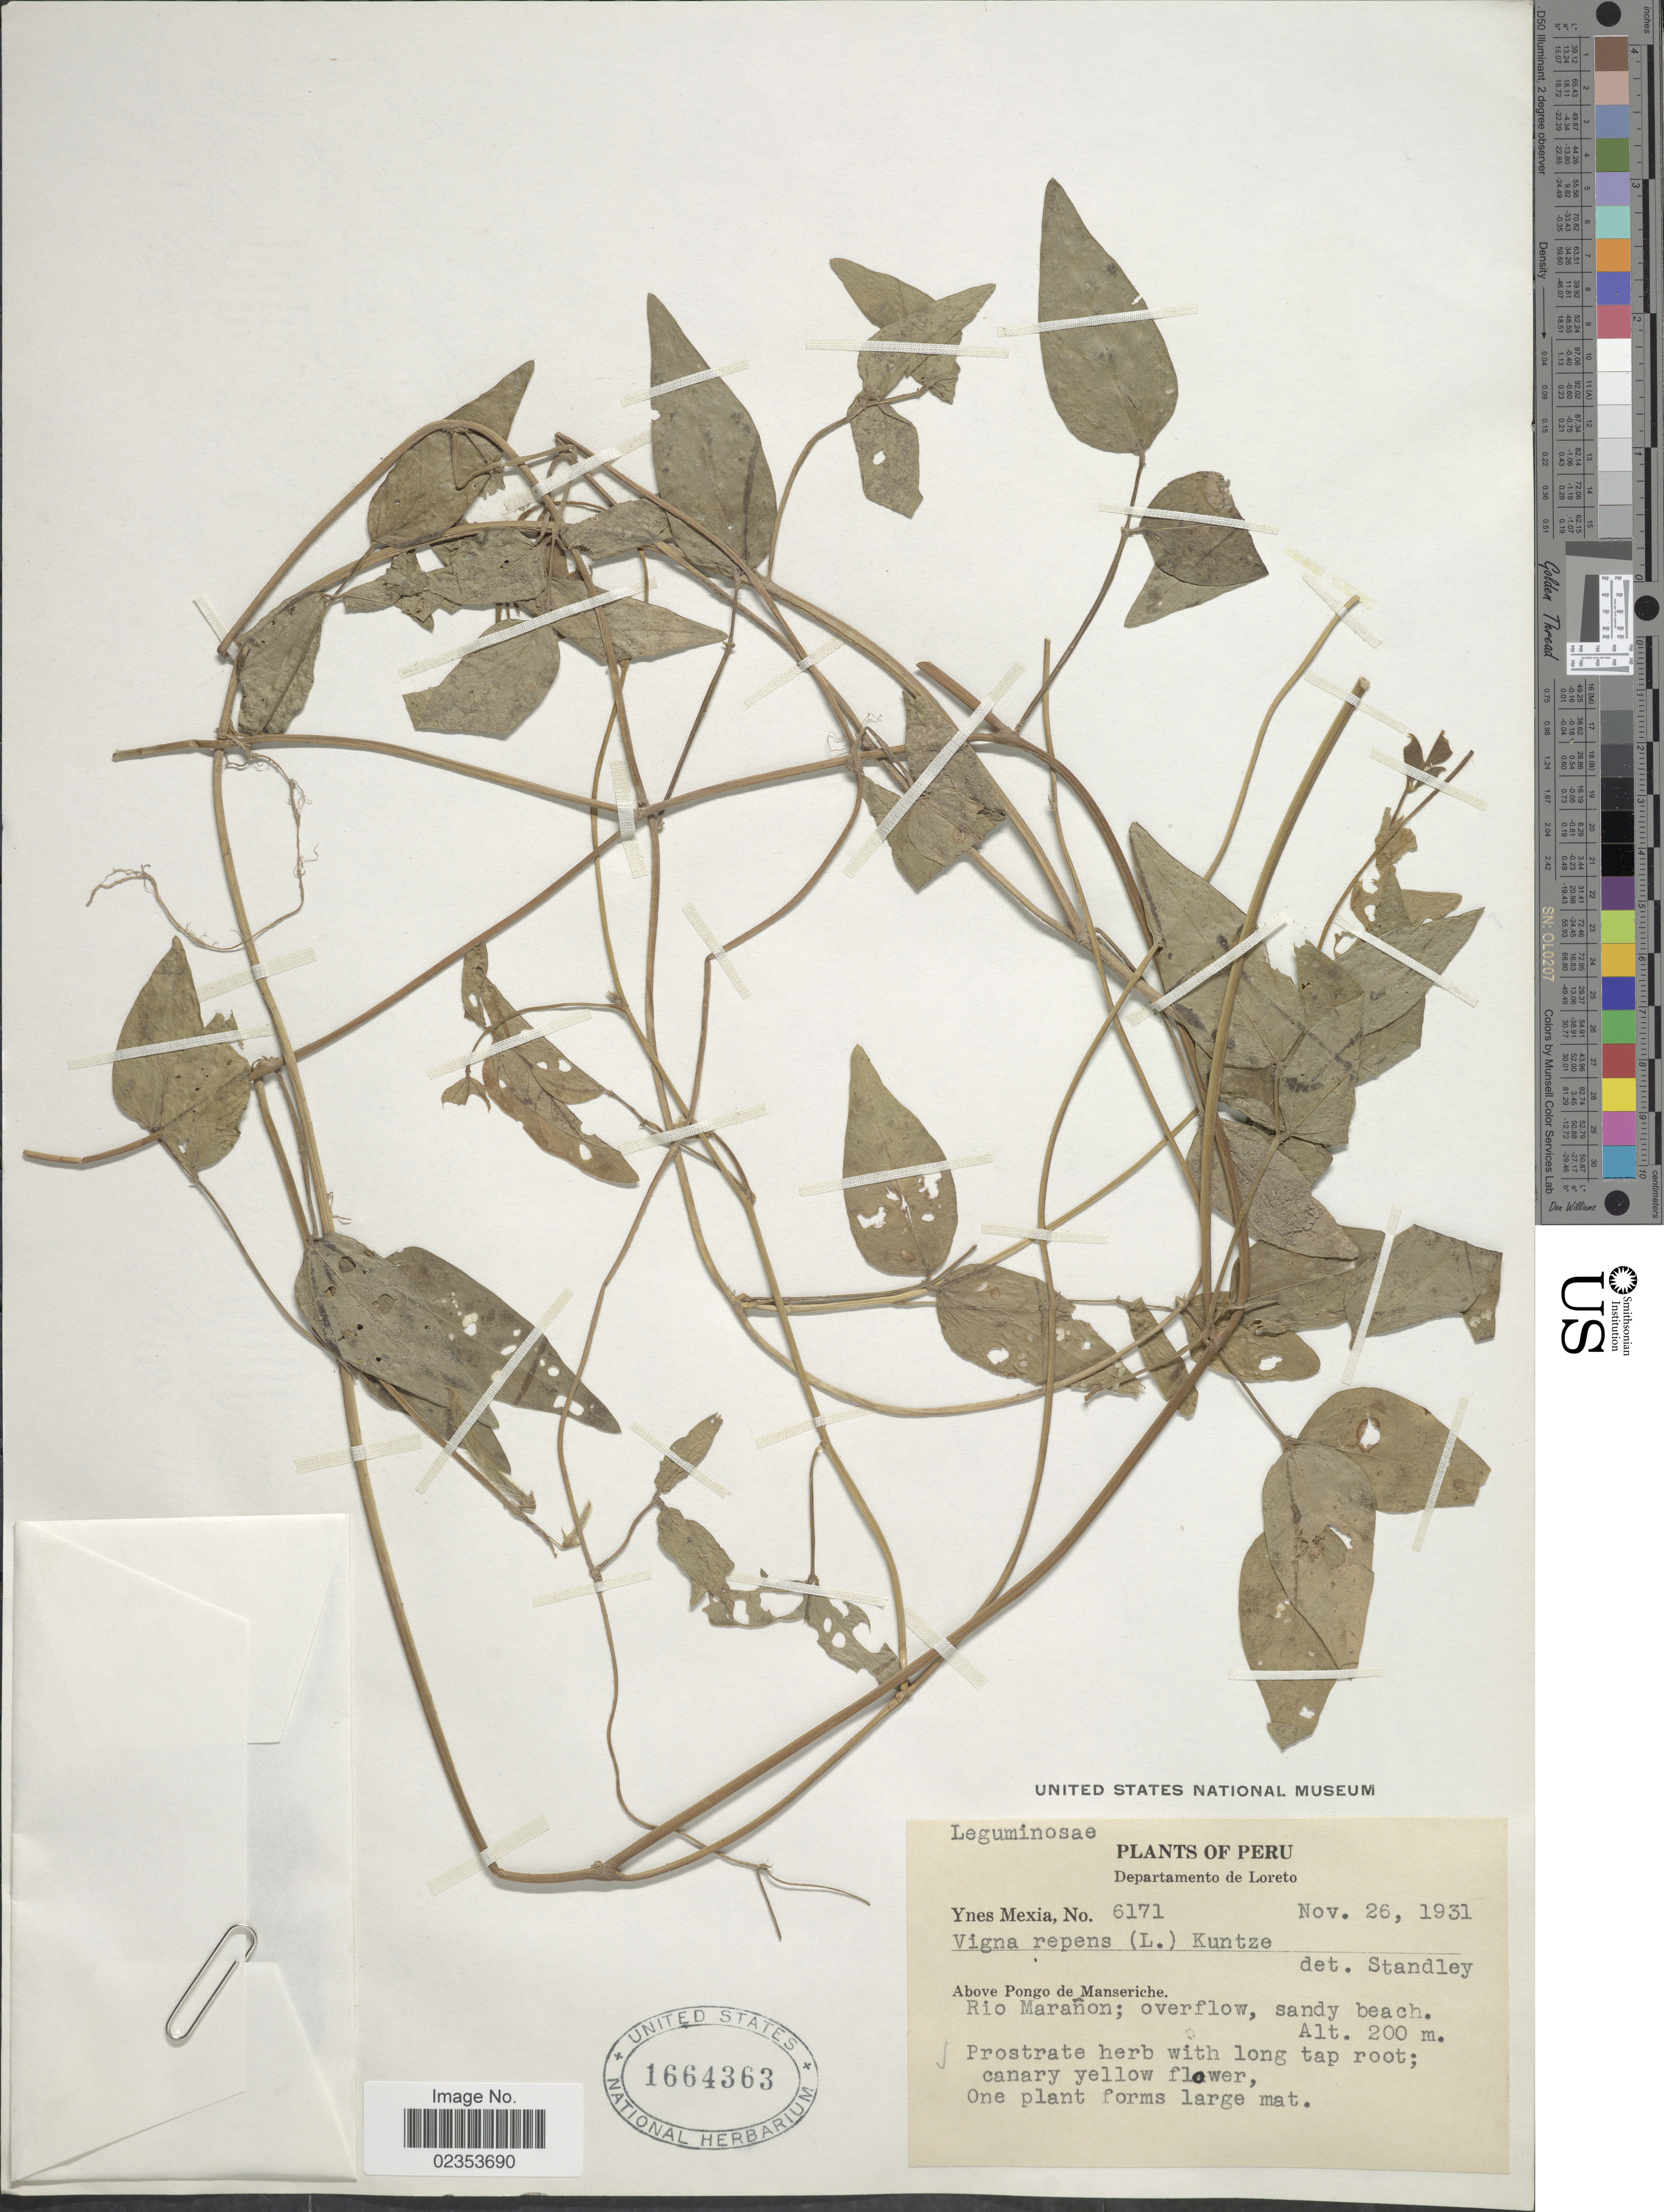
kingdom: Plantae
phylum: Tracheophyta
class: Magnoliopsida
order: Fabales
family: Fabaceae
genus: Vigna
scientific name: Vigna repens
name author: (L.) Kuntze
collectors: Y. Mexia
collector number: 6171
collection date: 1931-11-26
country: Peru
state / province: Loreto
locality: Departamento de Loreto. Above Pongo de Manseriche. Rio Maranon.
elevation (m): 200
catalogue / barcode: US 1664363